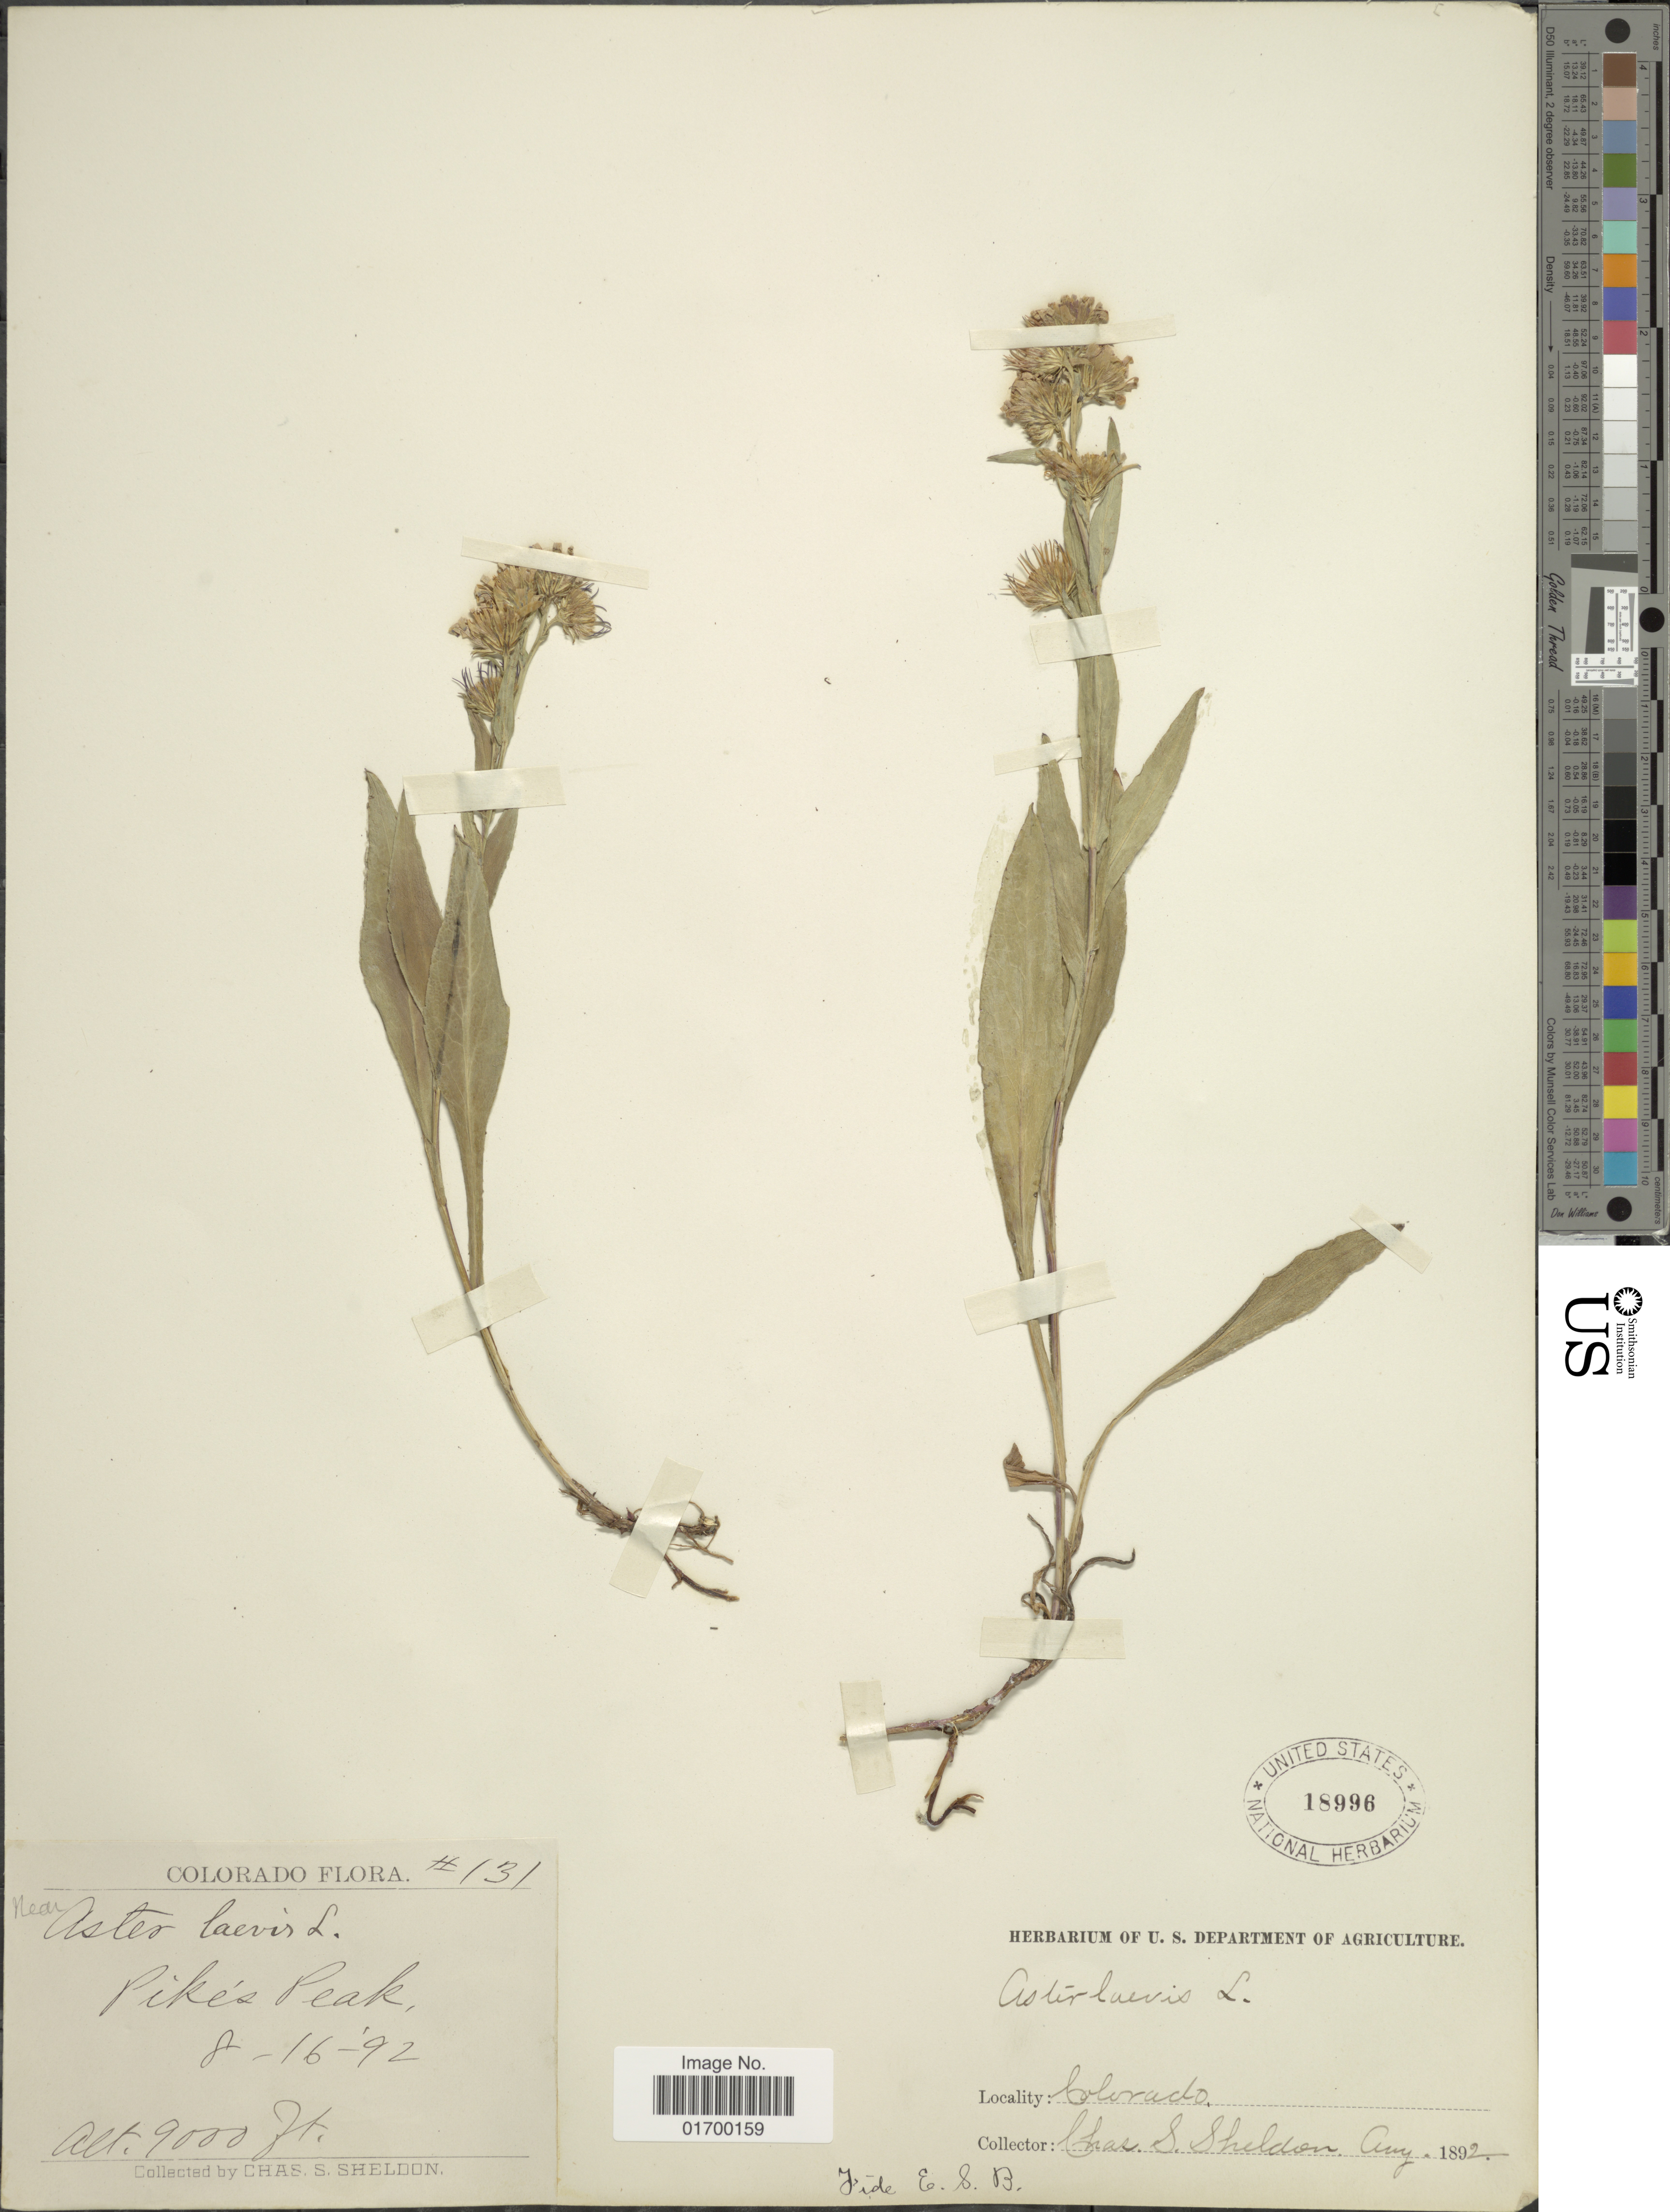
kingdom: Plantae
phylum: Tracheophyta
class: Magnoliopsida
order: Asterales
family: Asteraceae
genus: Symphyotrichum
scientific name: Symphyotrichum laeve var. geyeri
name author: (A. Gray) G.L. Nesom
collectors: C. S. Sheldon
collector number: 131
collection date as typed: Transcribed d/m/y: 16/8/92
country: United States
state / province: Colorado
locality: Pikes Peak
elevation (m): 2743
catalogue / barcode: US 18996